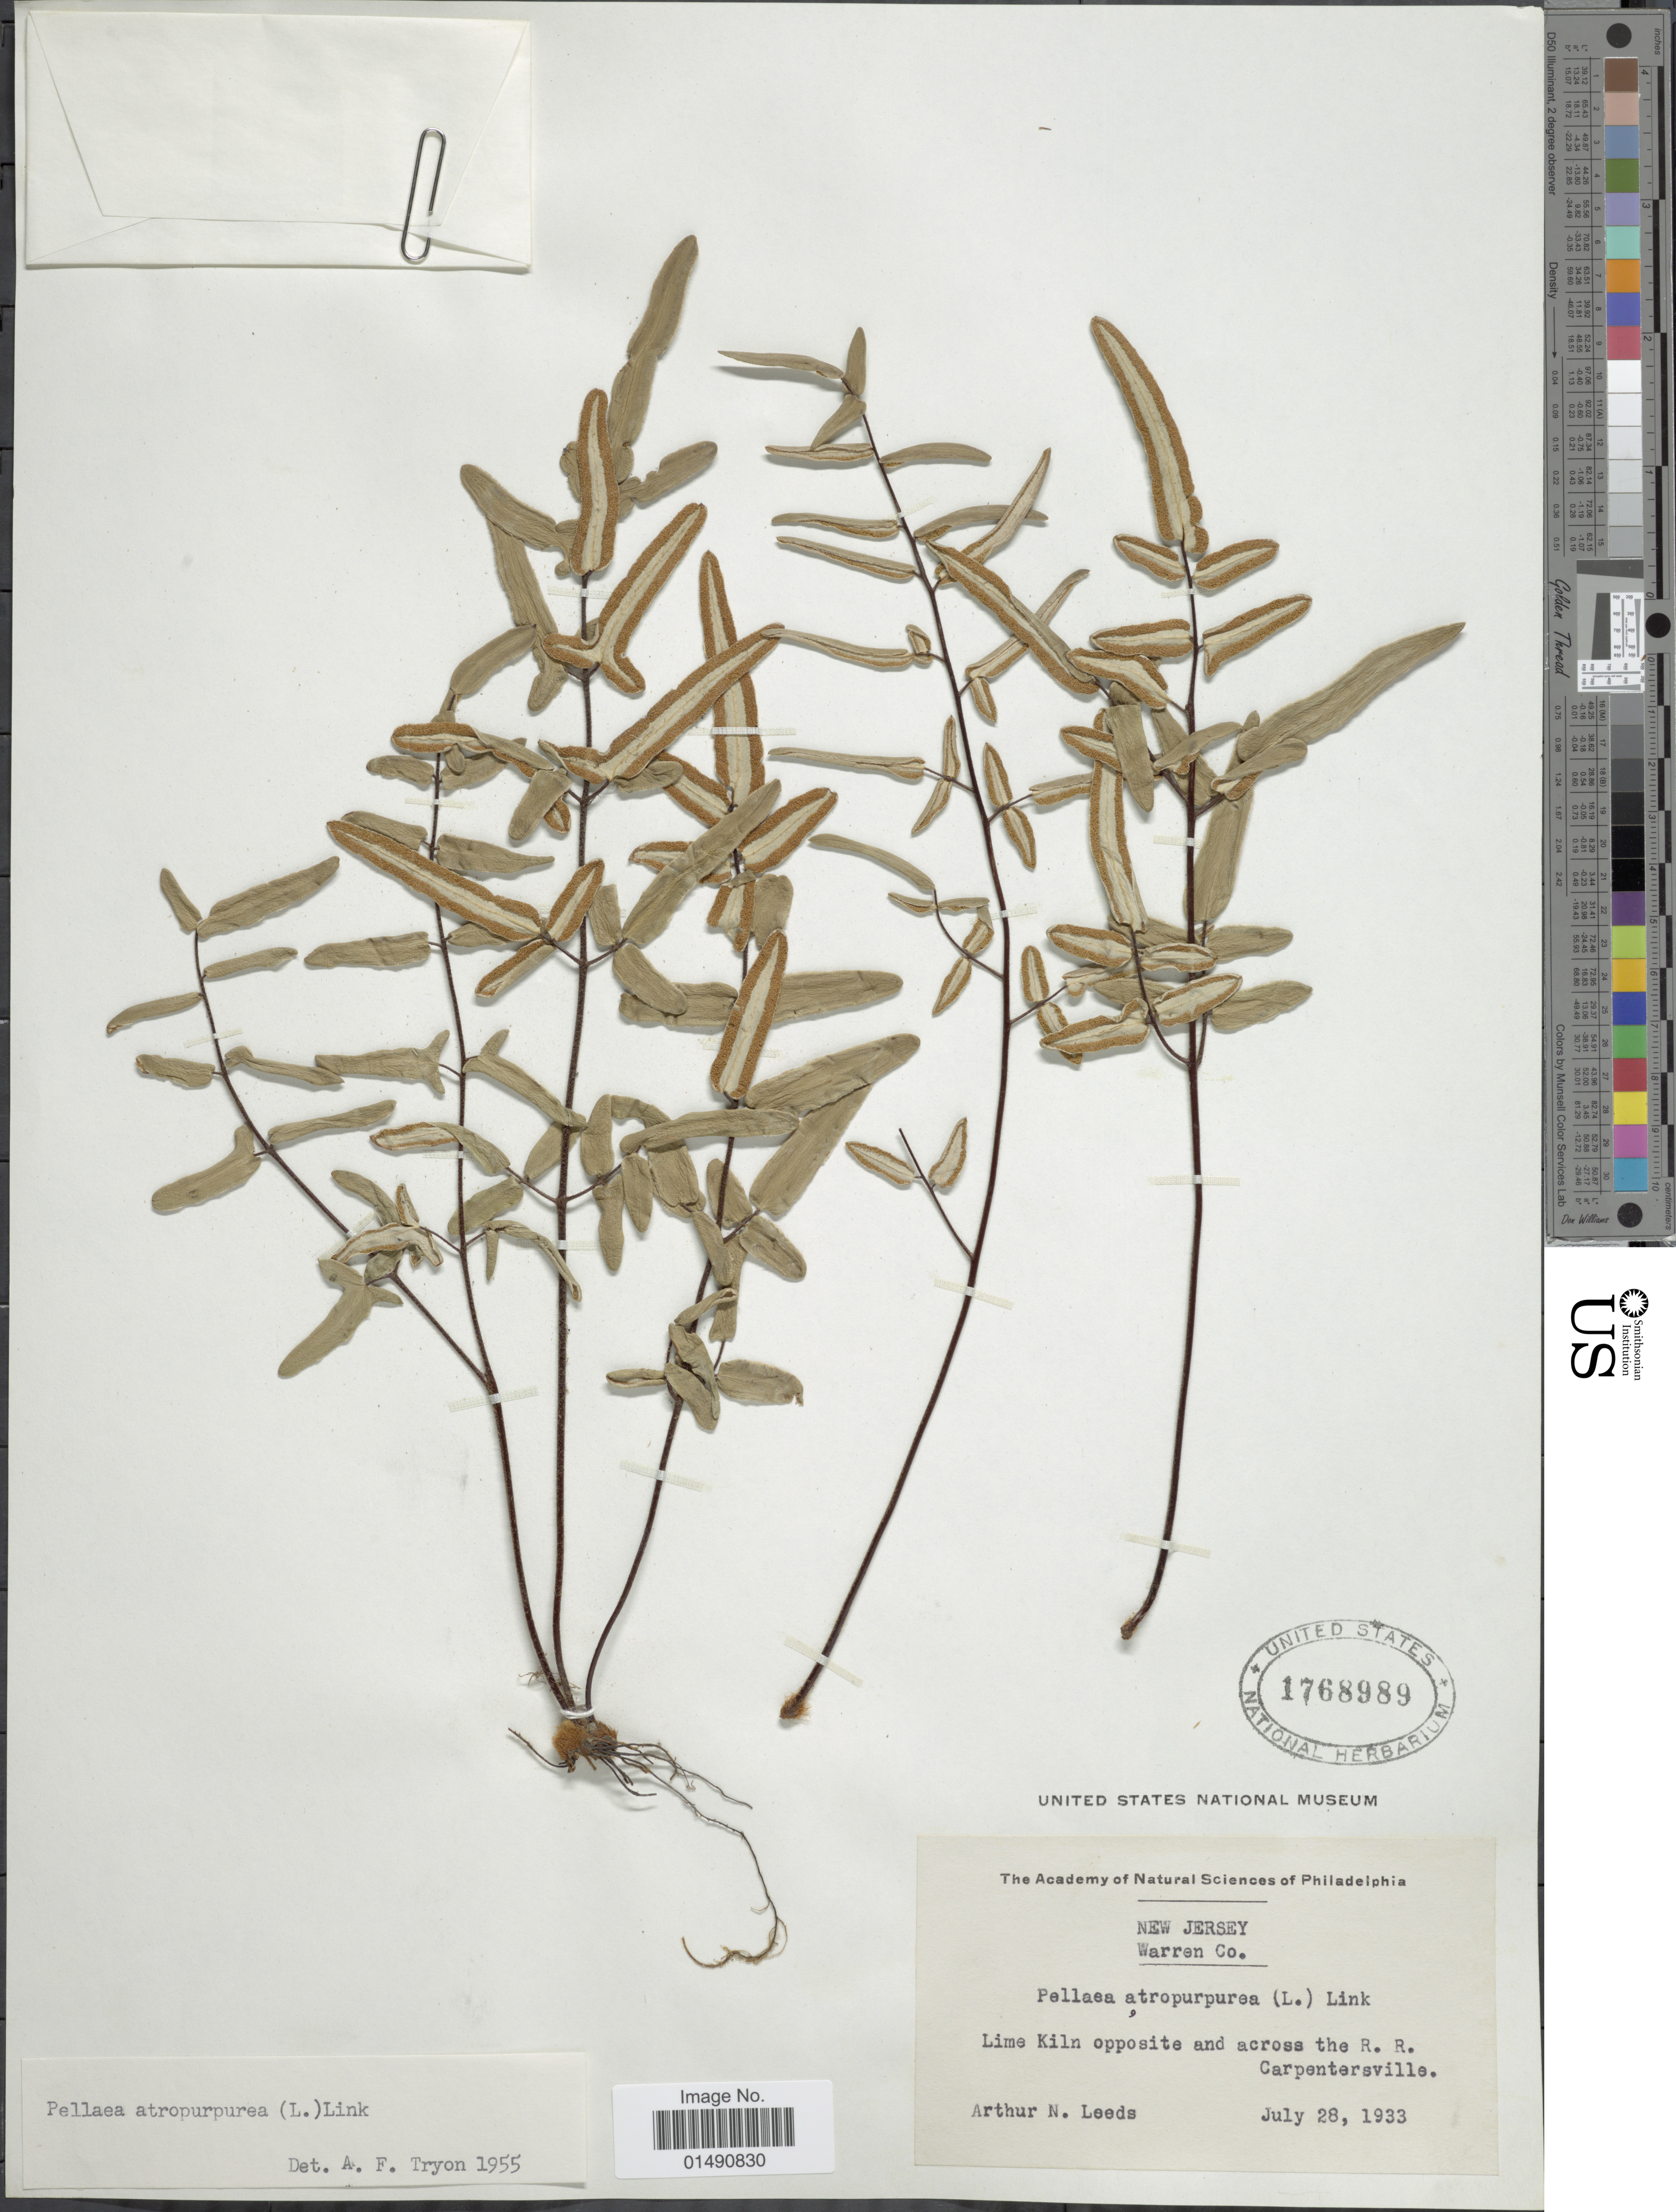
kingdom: Plantae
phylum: Tracheophyta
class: Polypodiopsida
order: Polypodiales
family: Pteridaceae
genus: Pellaea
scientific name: Pellaea atropurpurea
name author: (L.) Link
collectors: A. N. Leeds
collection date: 1933-07-28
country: United States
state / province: New Jersey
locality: Warren Co. Lime Kiln opposite and cross the R.R. Carpentersville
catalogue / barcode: US 1768989